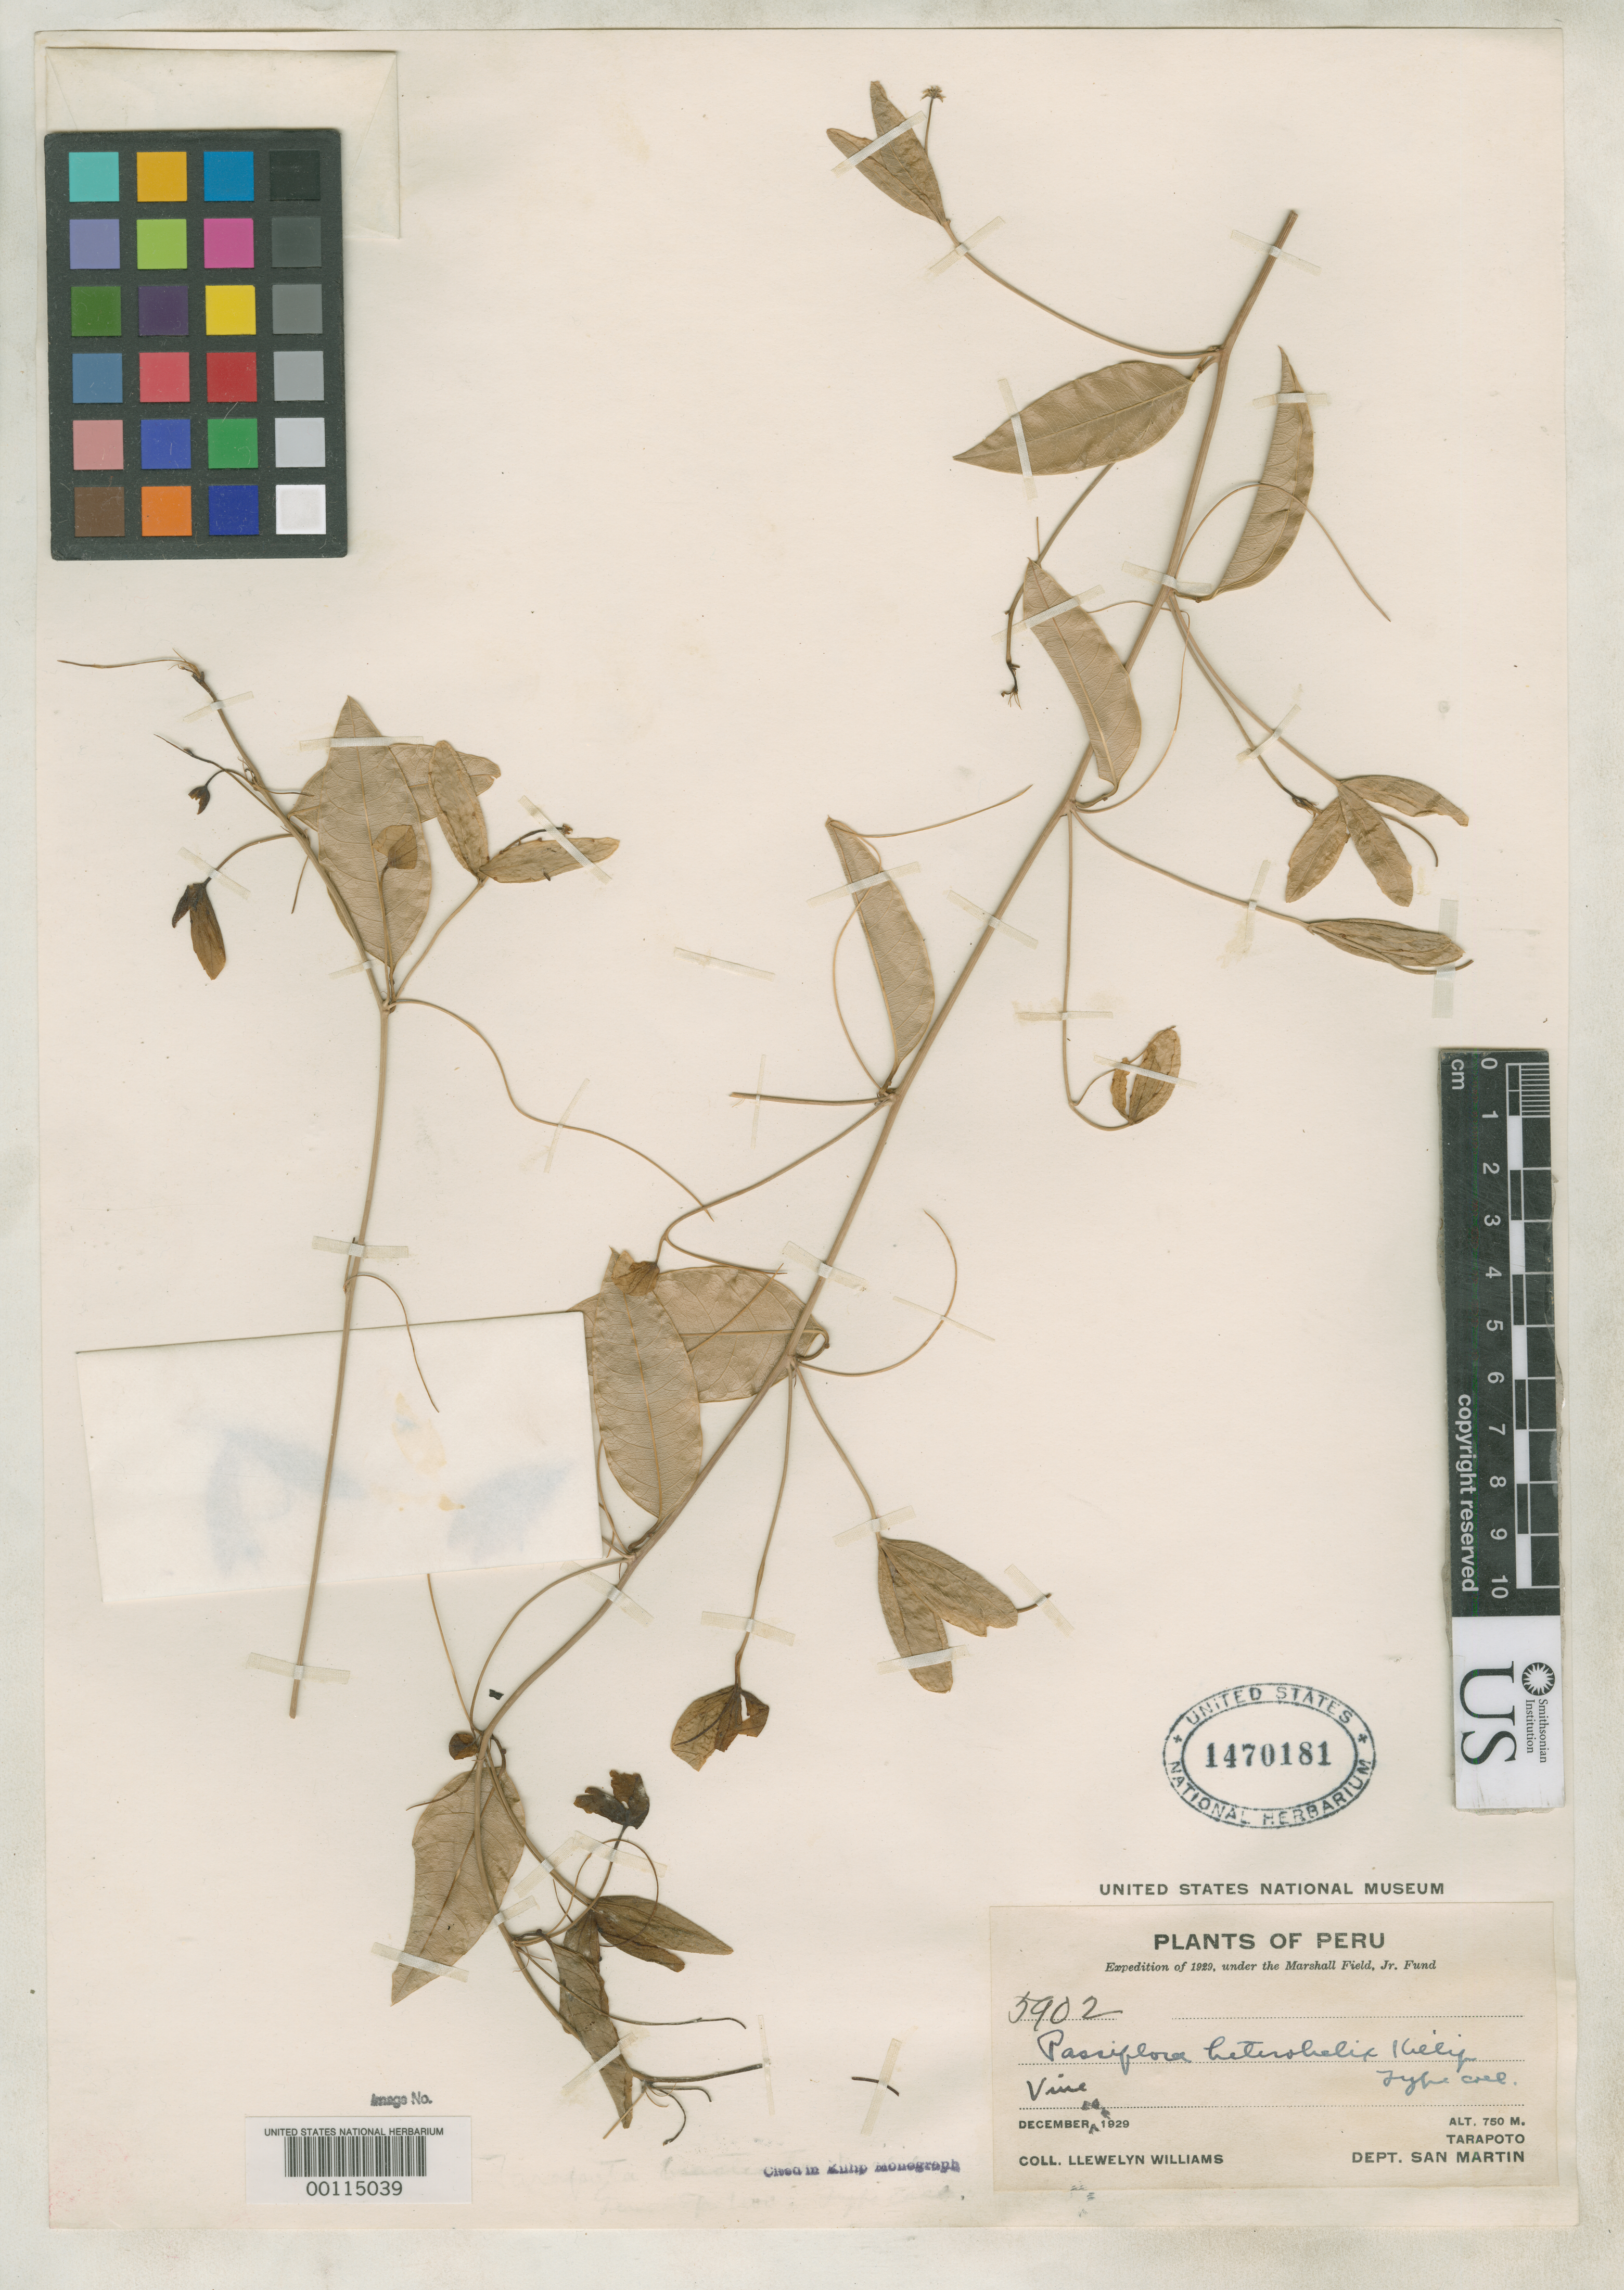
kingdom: Plantae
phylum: Tracheophyta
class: Magnoliopsida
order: Malpighiales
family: Passifloraceae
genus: Passiflora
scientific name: Passiflora heterohelix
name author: Killip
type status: Isotype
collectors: Ll. Williams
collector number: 5902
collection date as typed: Dec 1929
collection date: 1929-12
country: Peru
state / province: San Martín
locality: Tarapoto.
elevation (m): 750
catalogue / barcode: US 1470181